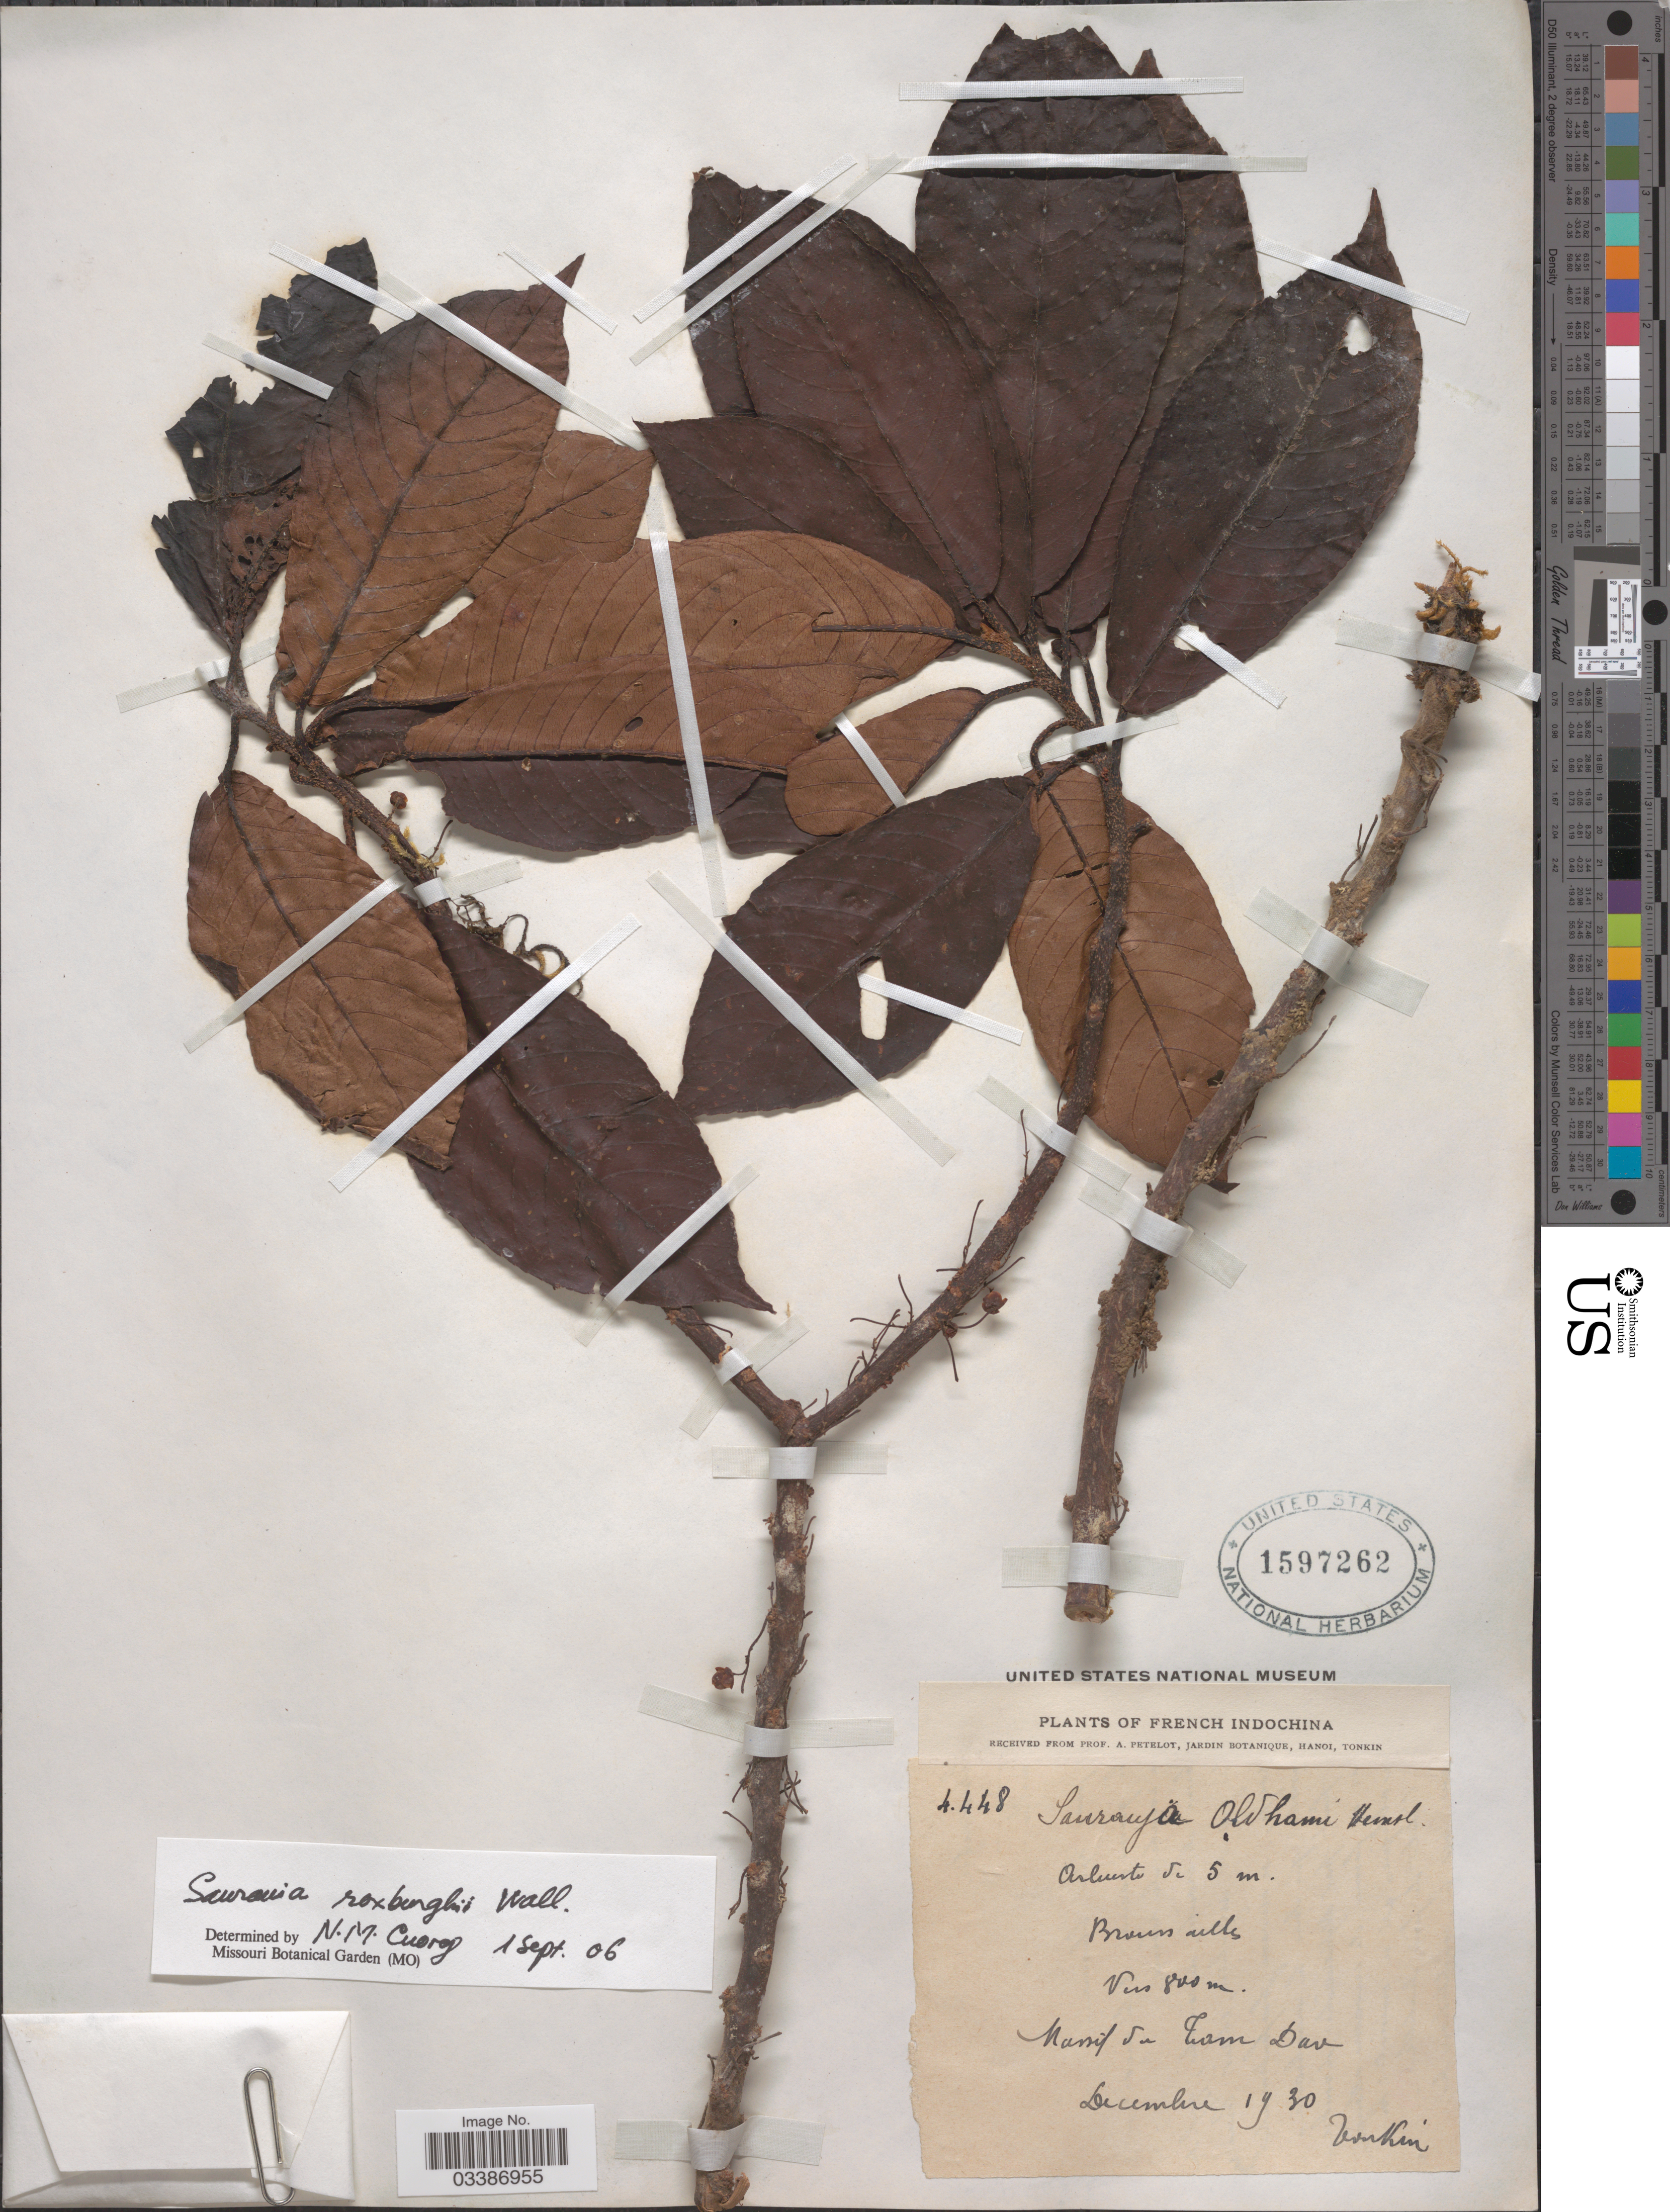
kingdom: Plantae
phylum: Tracheophyta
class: Magnoliopsida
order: Ericales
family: Actinidiaceae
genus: Saurauia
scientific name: Saurauia roxburghii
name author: Wall.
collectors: A. Petelot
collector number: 4448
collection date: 1930-12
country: Vietnam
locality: French Indochina. Broussailles. Massif du Tam Dao.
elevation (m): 800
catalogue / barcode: US 1597262